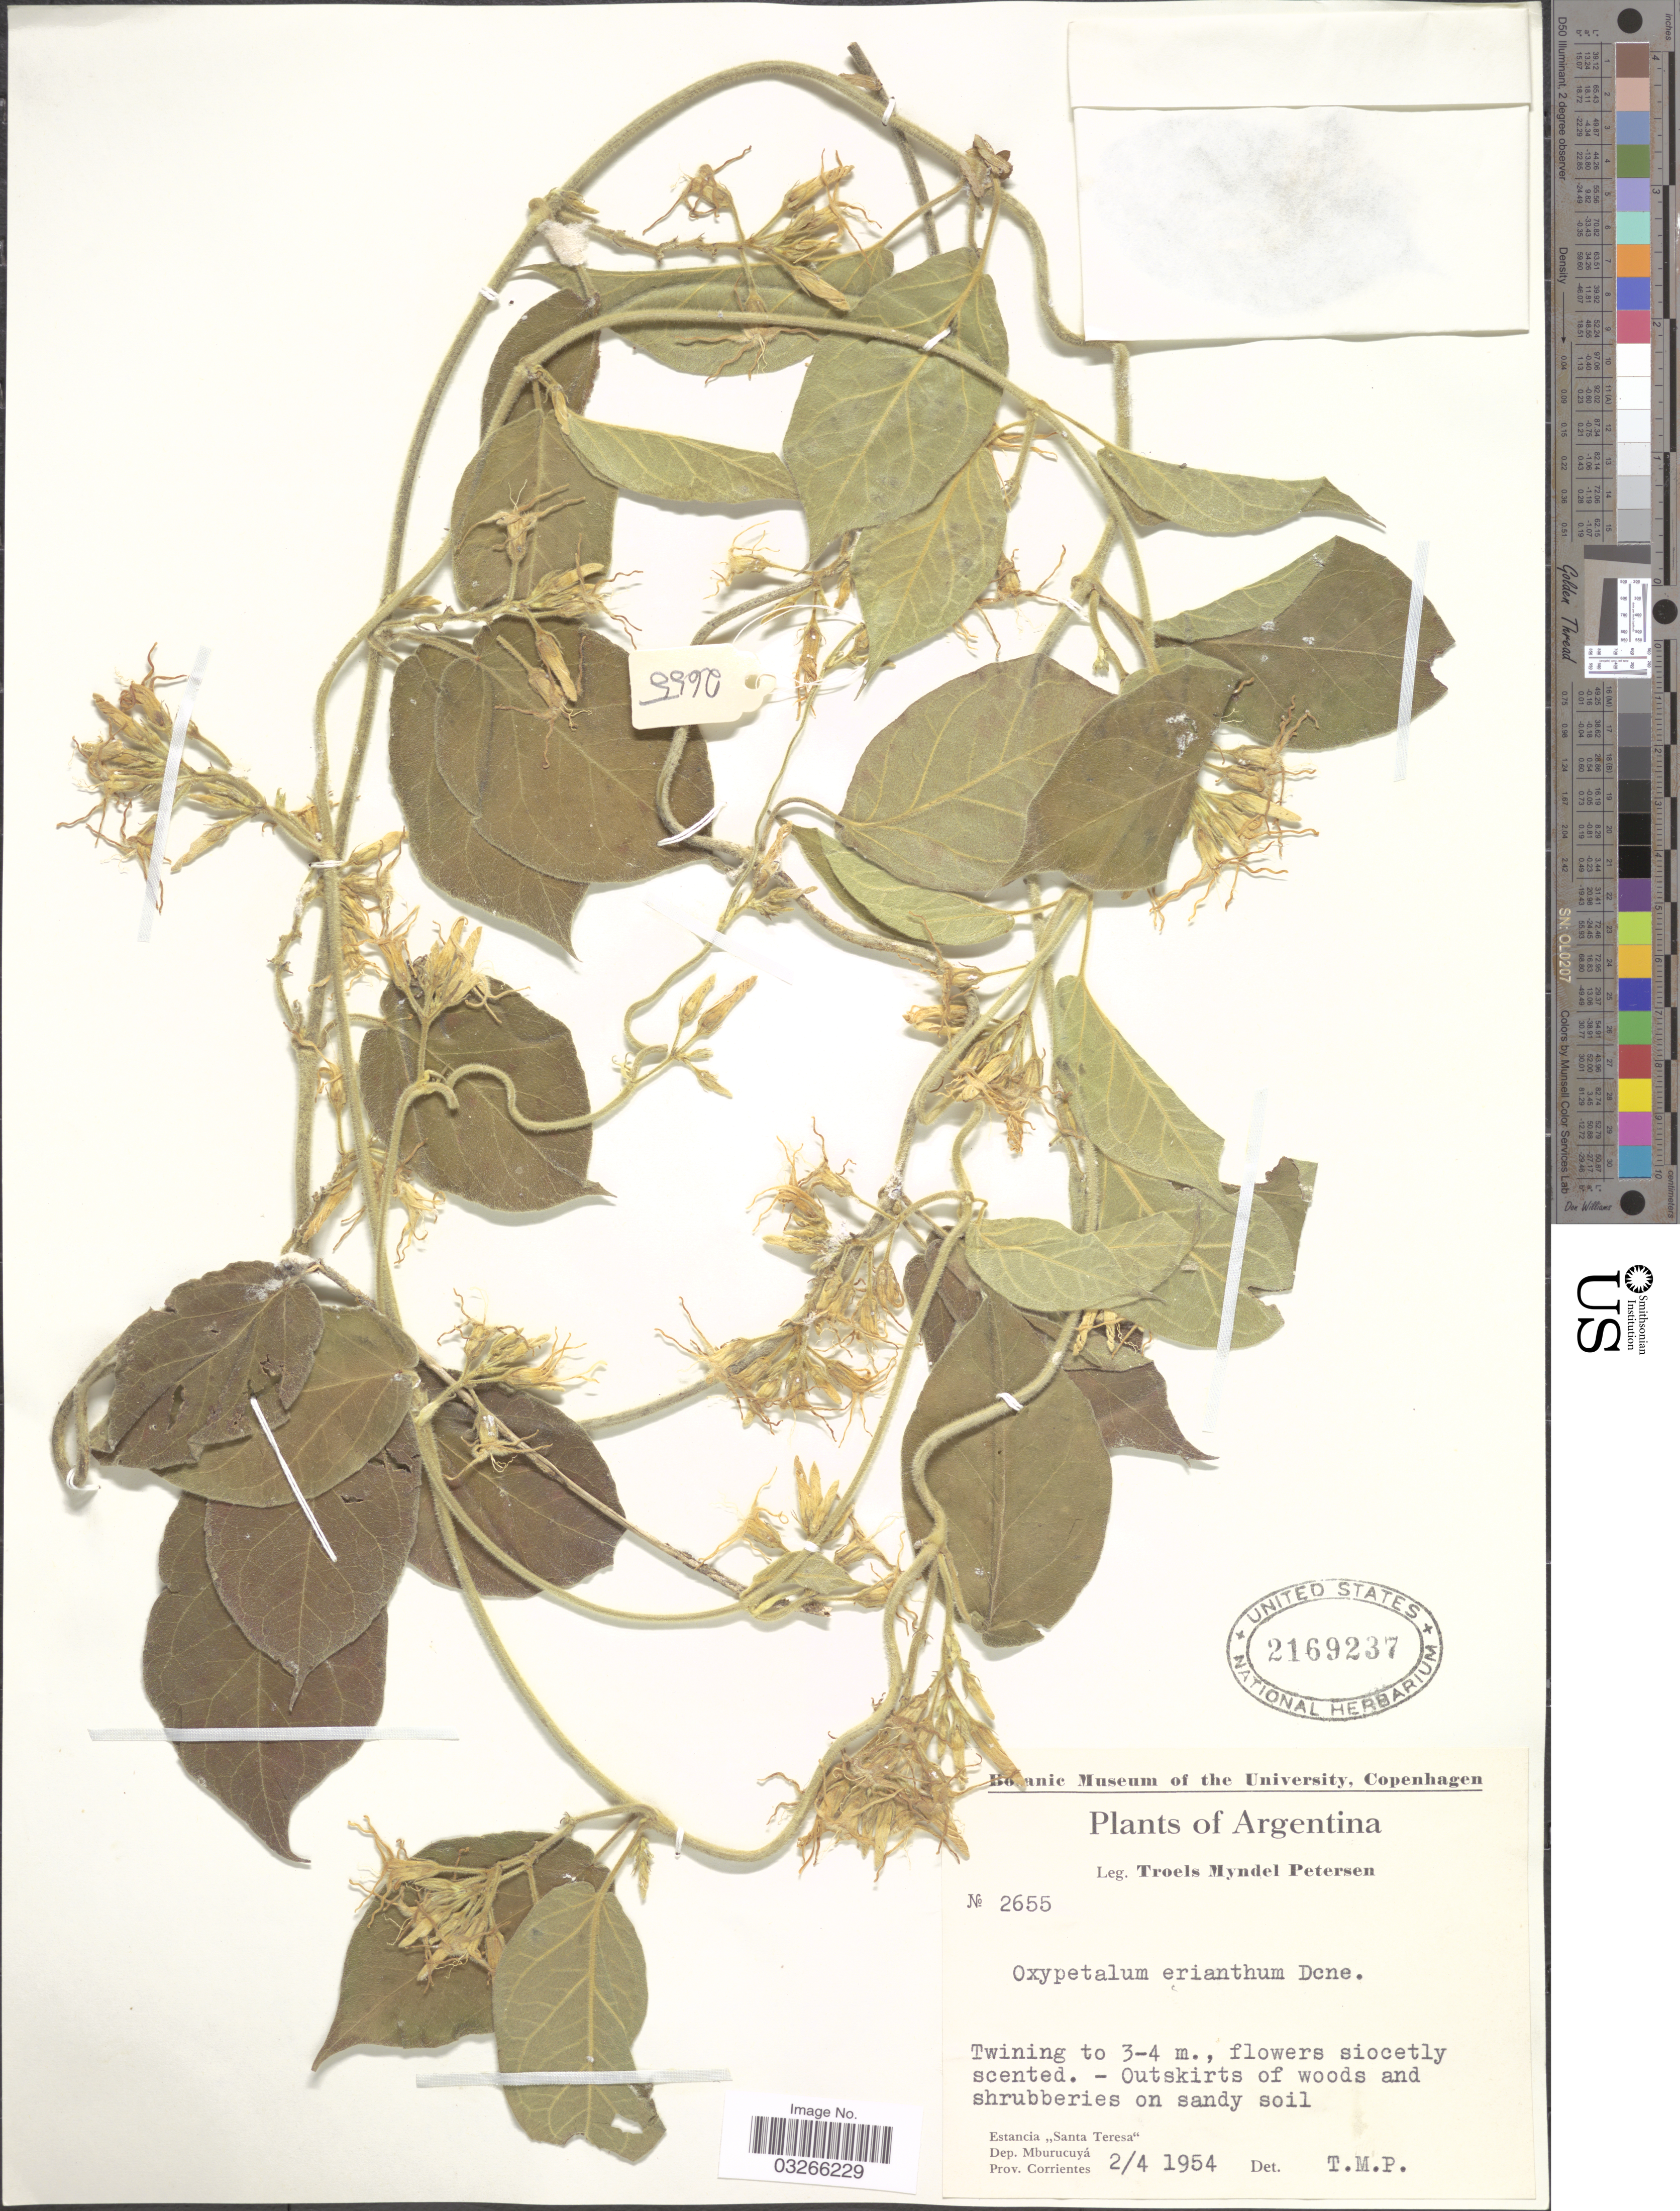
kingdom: Plantae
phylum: Tracheophyta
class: Magnoliopsida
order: Gentianales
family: Apocynaceae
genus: Oxypetalum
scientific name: Oxypetalum erianthum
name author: Decne.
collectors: T. M. Petersen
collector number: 2655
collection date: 1954-04-02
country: Argentina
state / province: Corrientes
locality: Estancia "Santa Teresa", Dep. Mburucuyá.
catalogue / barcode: US 2169237